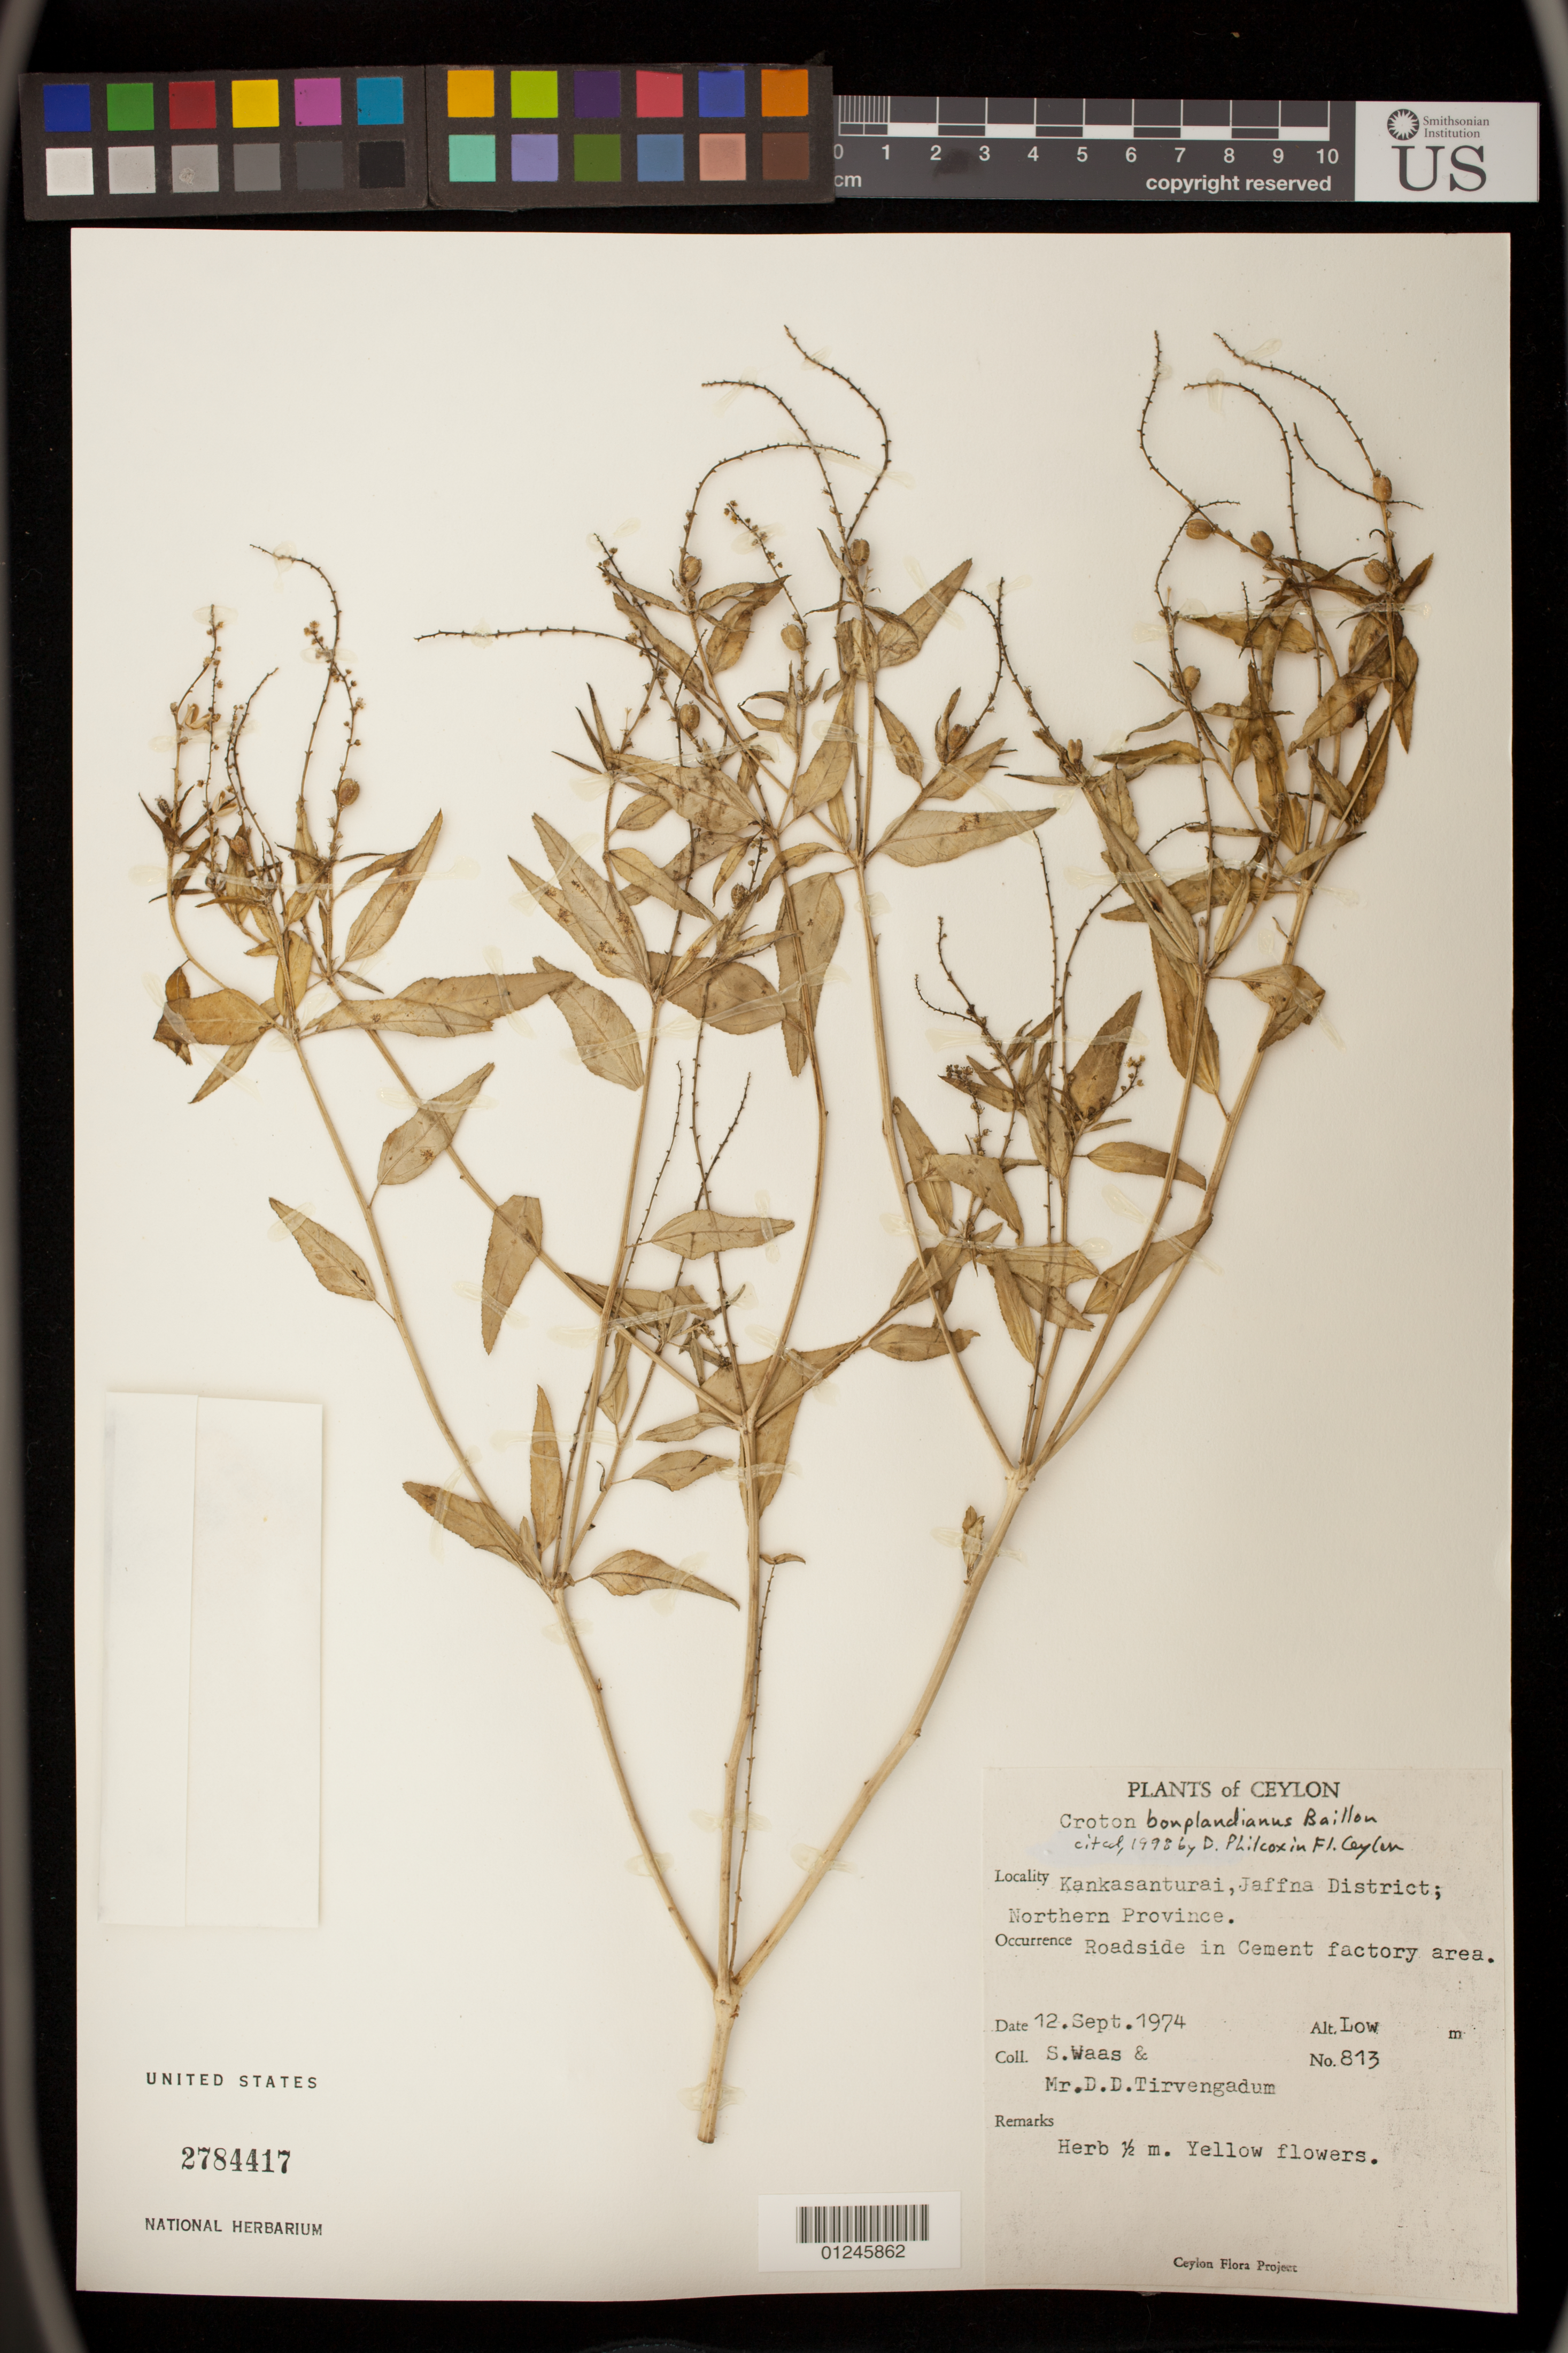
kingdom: Plantae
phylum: Tracheophyta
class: Magnoliopsida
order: Malpighiales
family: Euphorbiaceae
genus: Croton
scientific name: Croton bonplandianus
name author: Baill.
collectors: D. Tirvengadum & S. Waas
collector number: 813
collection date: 1974-09-12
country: Sri Lanka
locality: Kankasanturai, Jaffna District; Northern Province.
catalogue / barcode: US 2784417